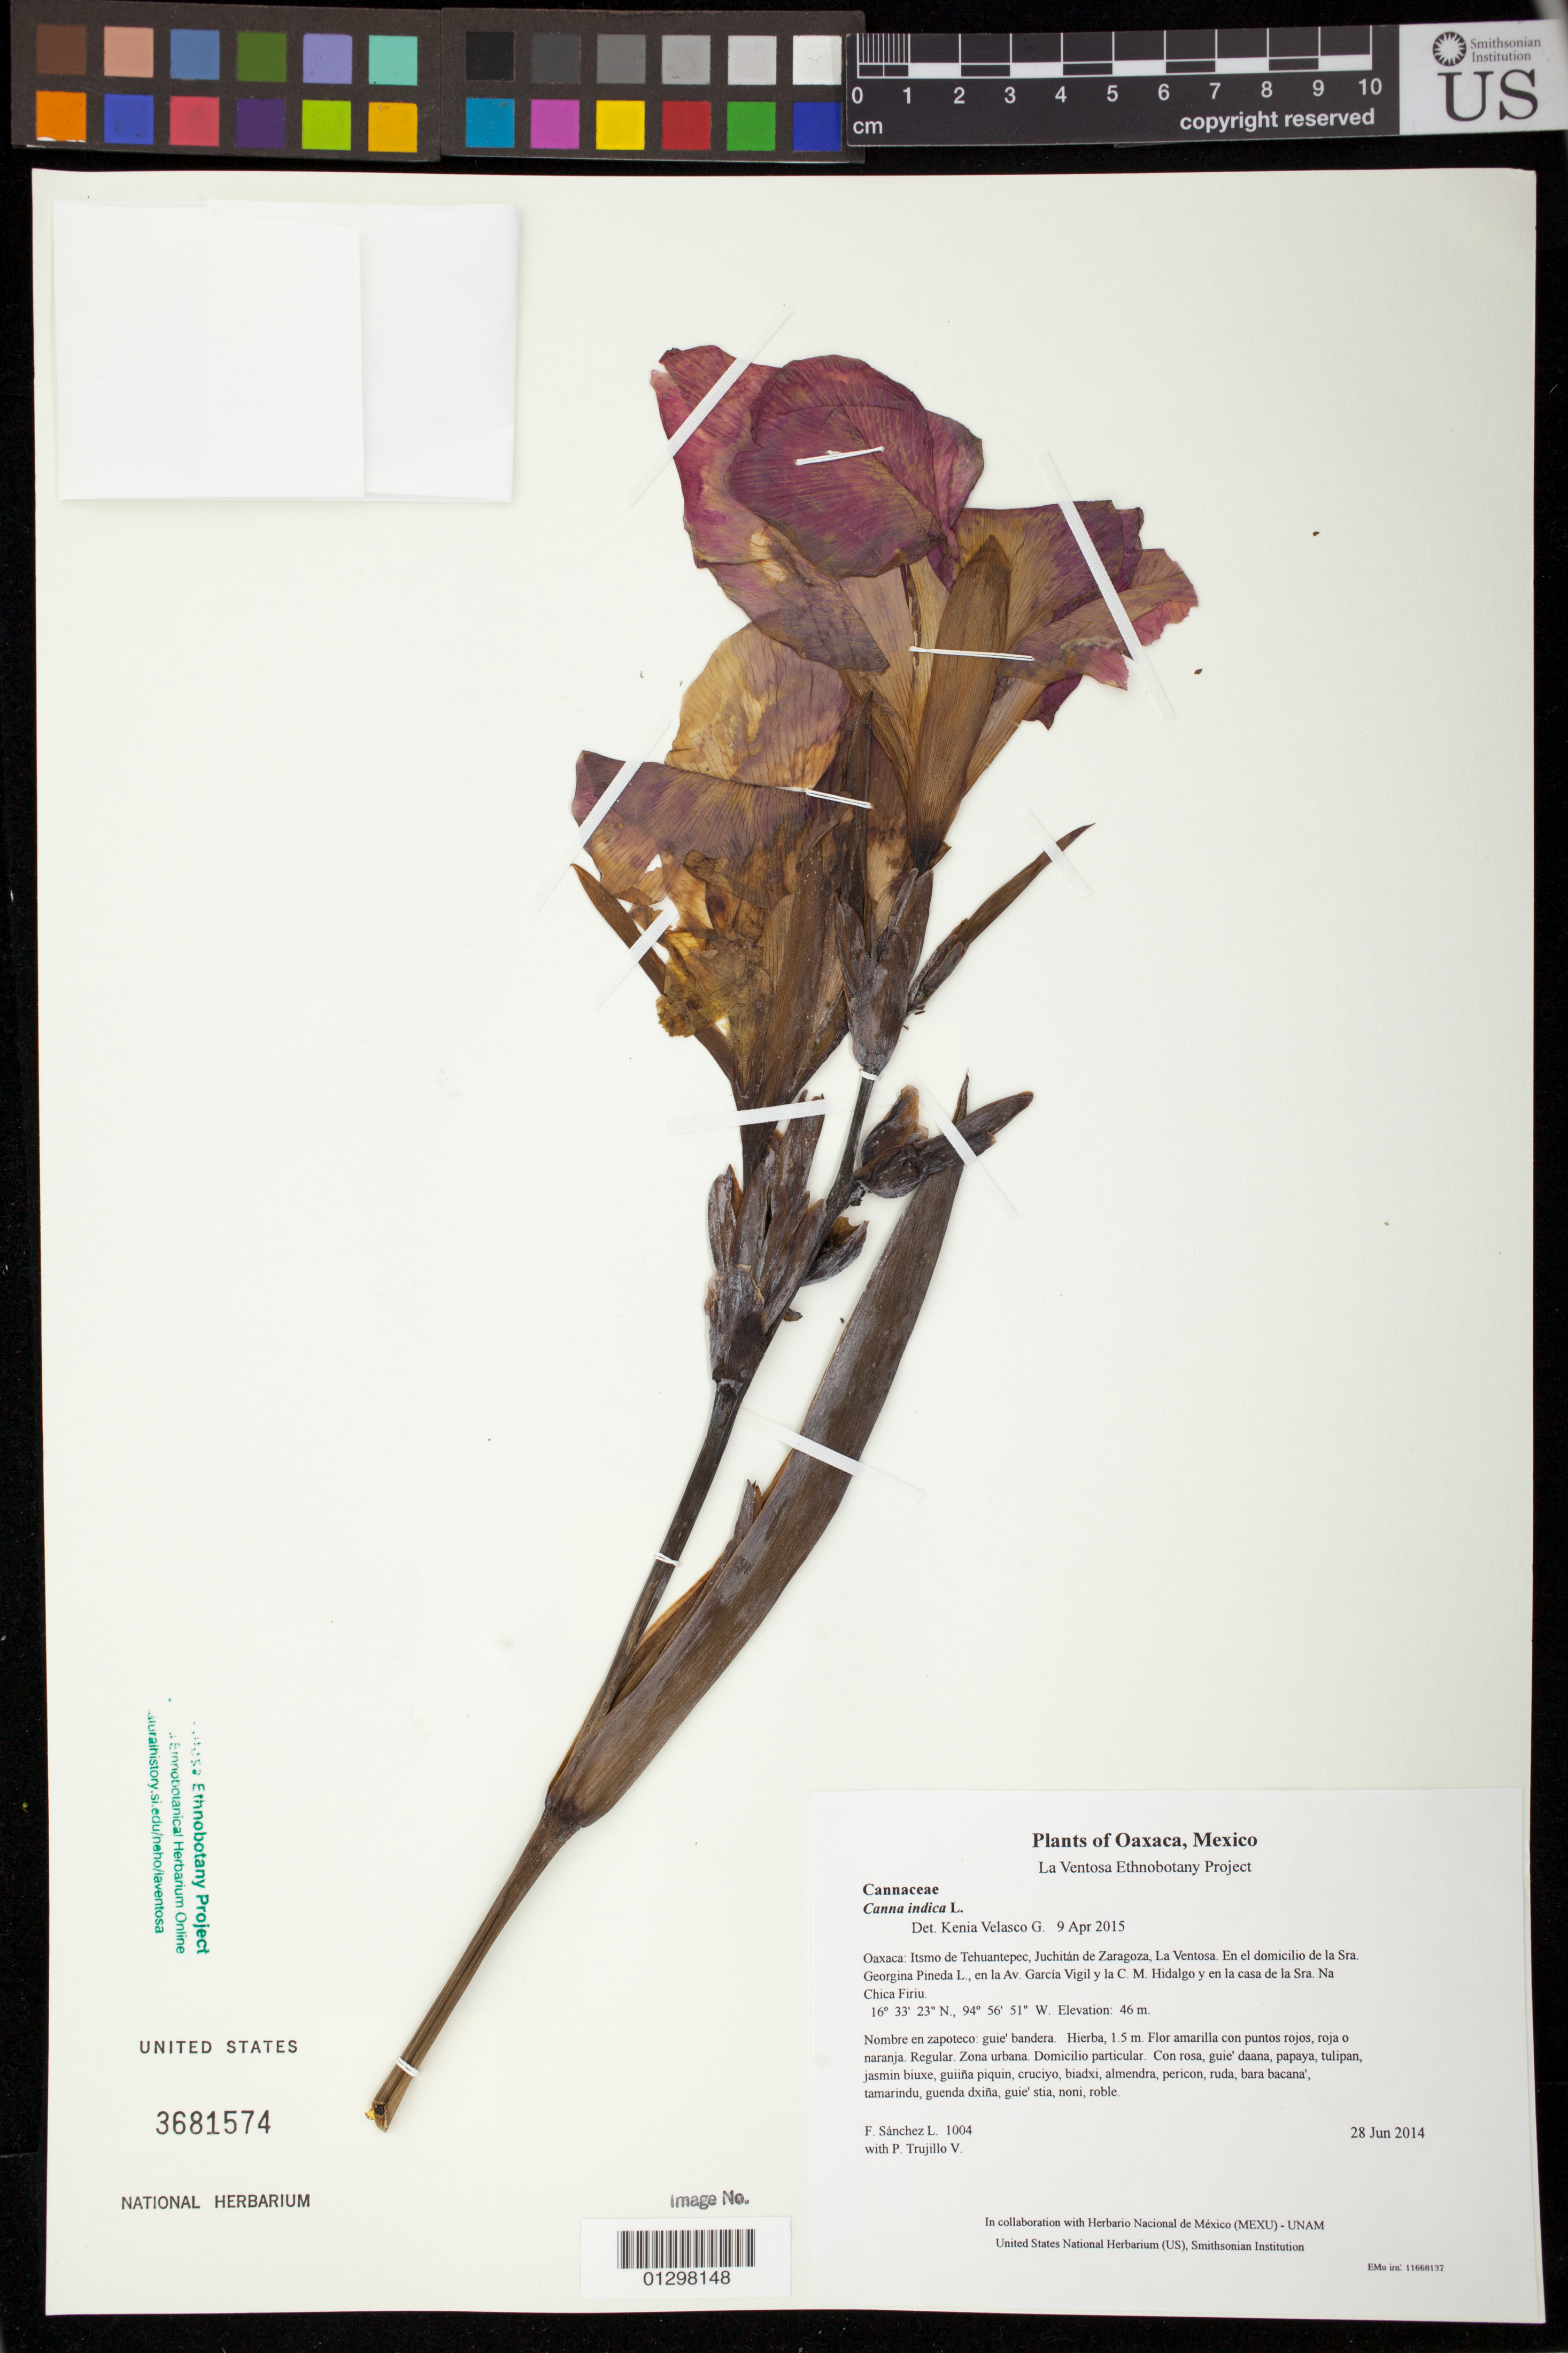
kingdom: Plantae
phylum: Tracheophyta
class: Liliopsida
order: Zingiberales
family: Cannaceae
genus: Canna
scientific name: Canna sp.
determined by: Maas, Paul J. M.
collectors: F. Sánchez L. & P. Trujillo V.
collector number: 1004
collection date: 2014-06-28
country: Mexico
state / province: Oaxaca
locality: Itsmo de Tehuantepec, Juchitán de Zaragoza, La Ventosa. En el domicilio de la Sra. Georgina Pineda L., en la Av. García Vigil y la C. M. Hidalgo y en la casa de la Sra. Na Chica Firiu.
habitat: Zona urbana. Domicilio particular.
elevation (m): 46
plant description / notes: JEBOT, MEXU, SERO, US; Guixi bandaga. 1.5 m. Guie' naguchi ne puntu naxiña'/ naxiña'/ biguitu. Nuu.; bandera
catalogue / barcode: US 3681574